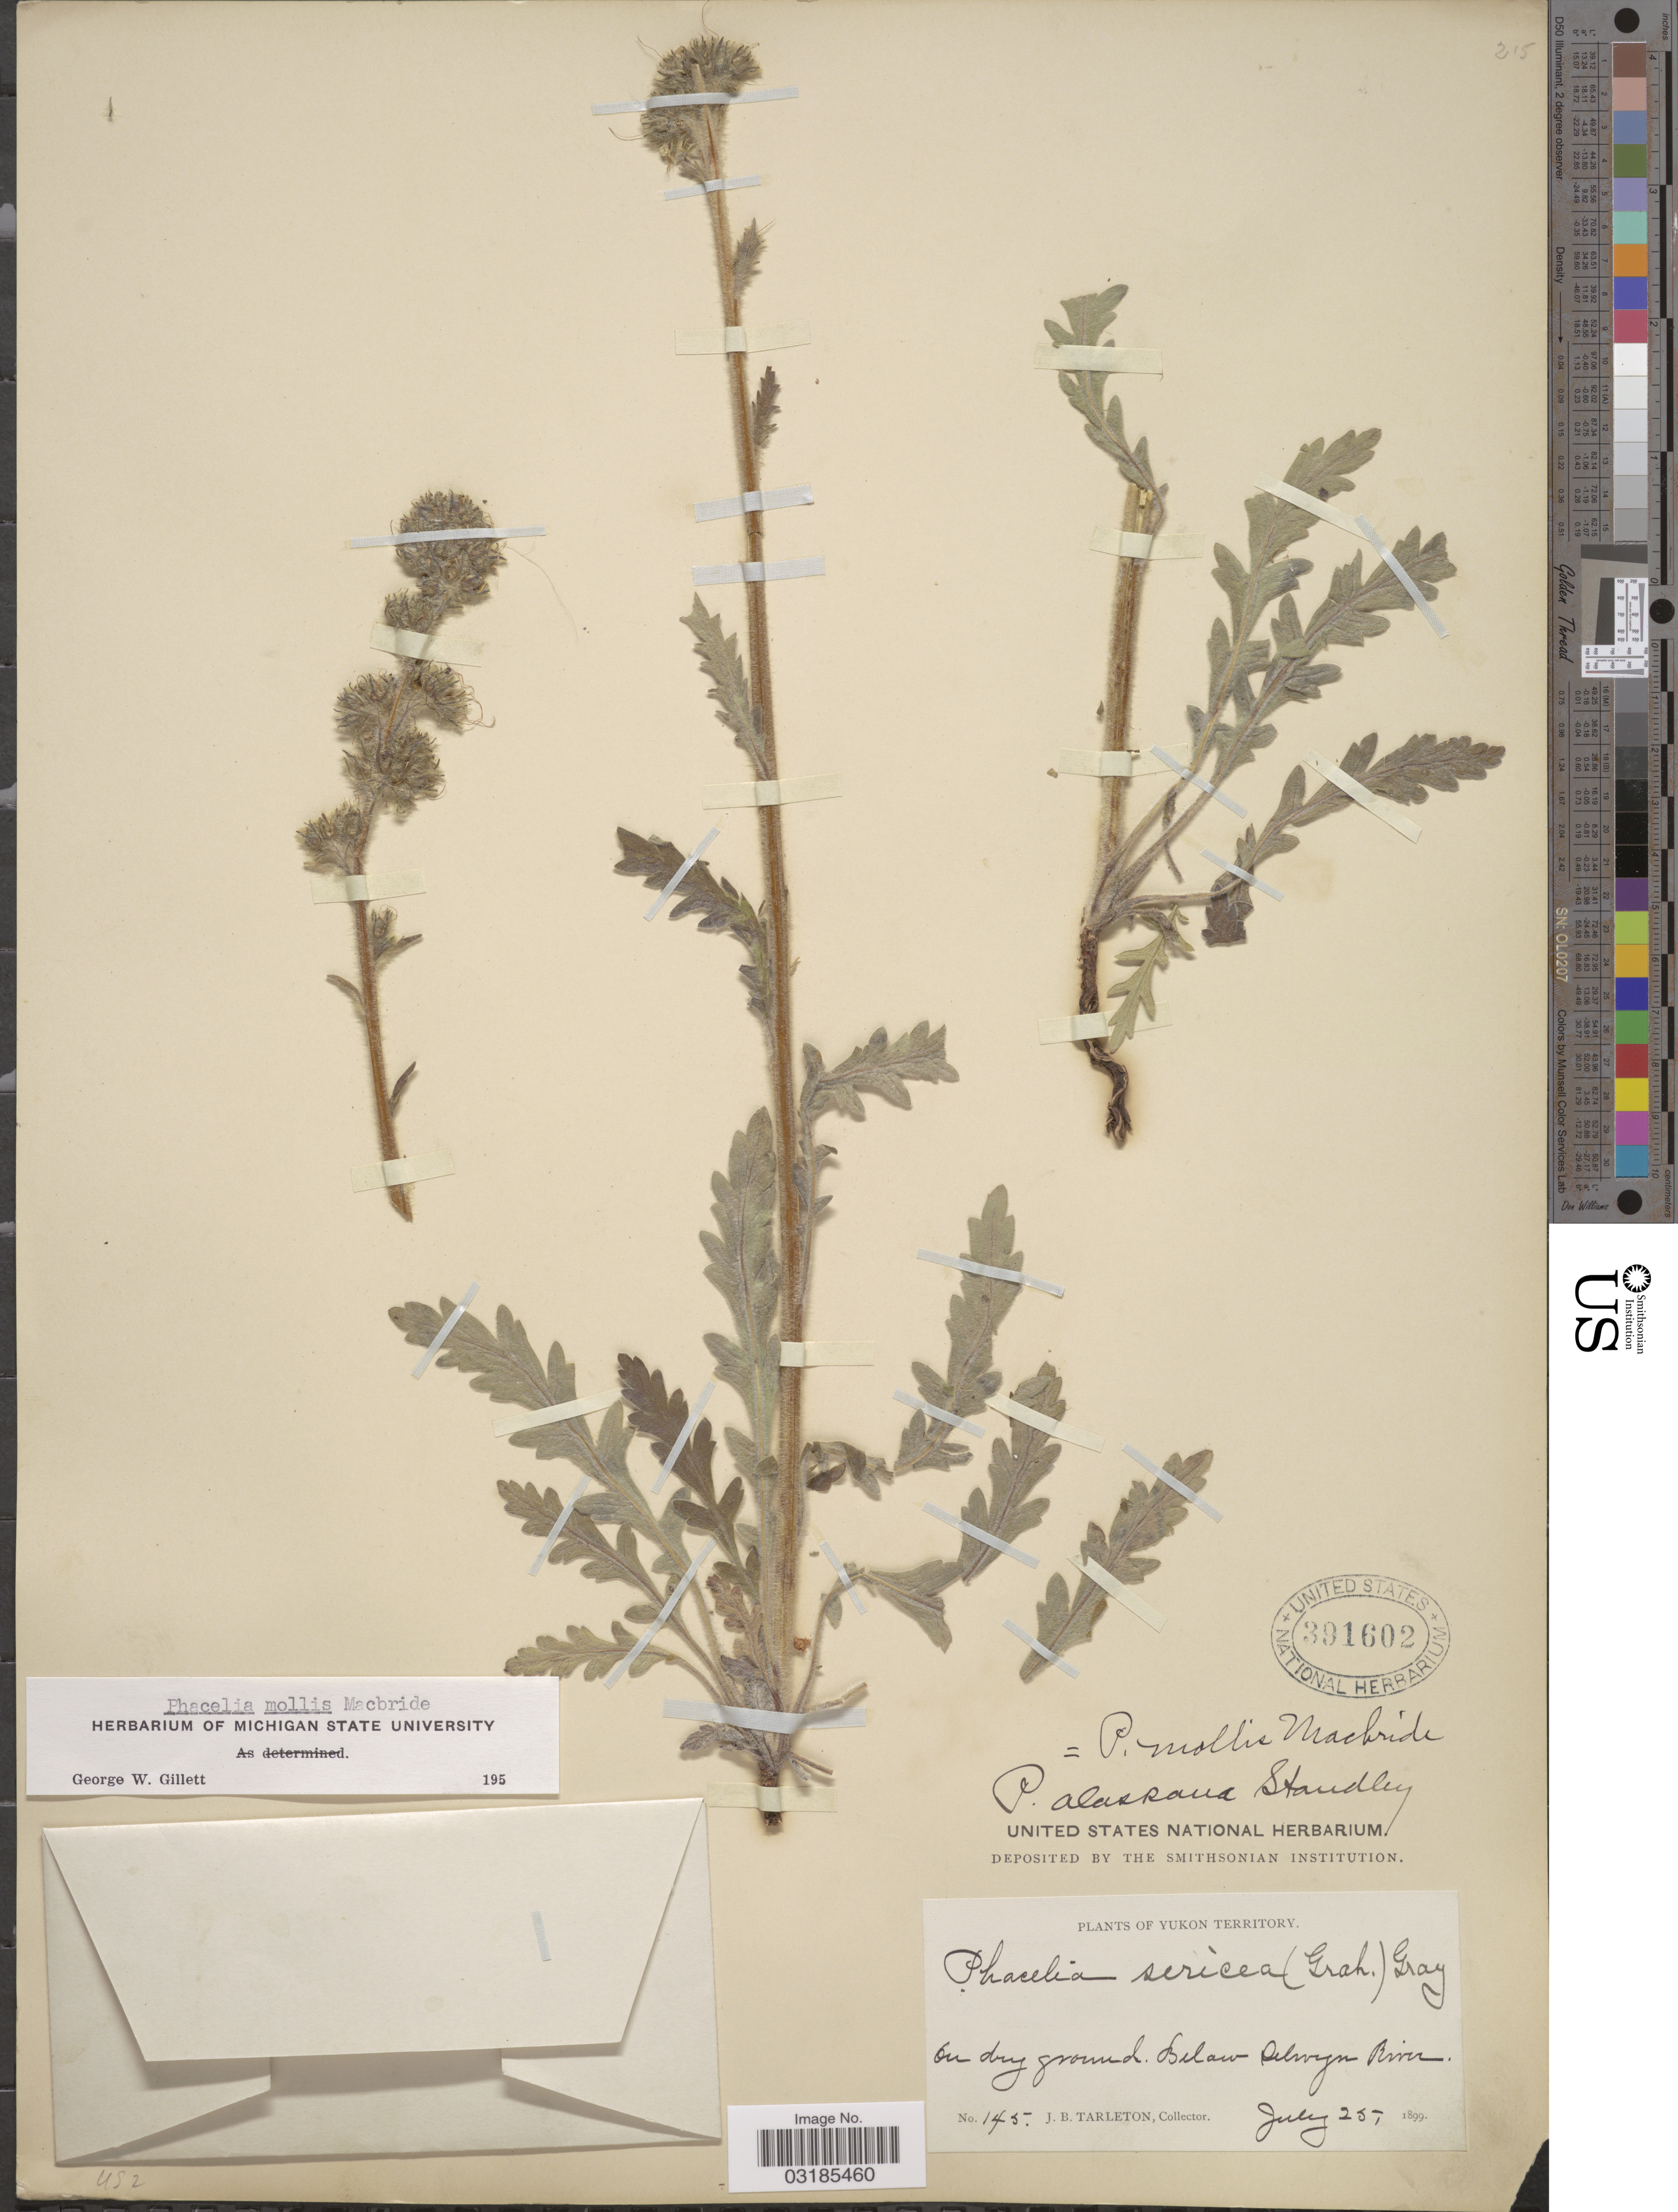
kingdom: Plantae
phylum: Tracheophyta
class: Magnoliopsida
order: Boraginales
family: Hydrophyllaceae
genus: Phacelia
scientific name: Phacelia mollis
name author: J.F. Macbr.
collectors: J. Tarleton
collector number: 145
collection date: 1899-07-25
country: Canada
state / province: Yukon Territory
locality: Below Delwyn River.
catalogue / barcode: US 391602